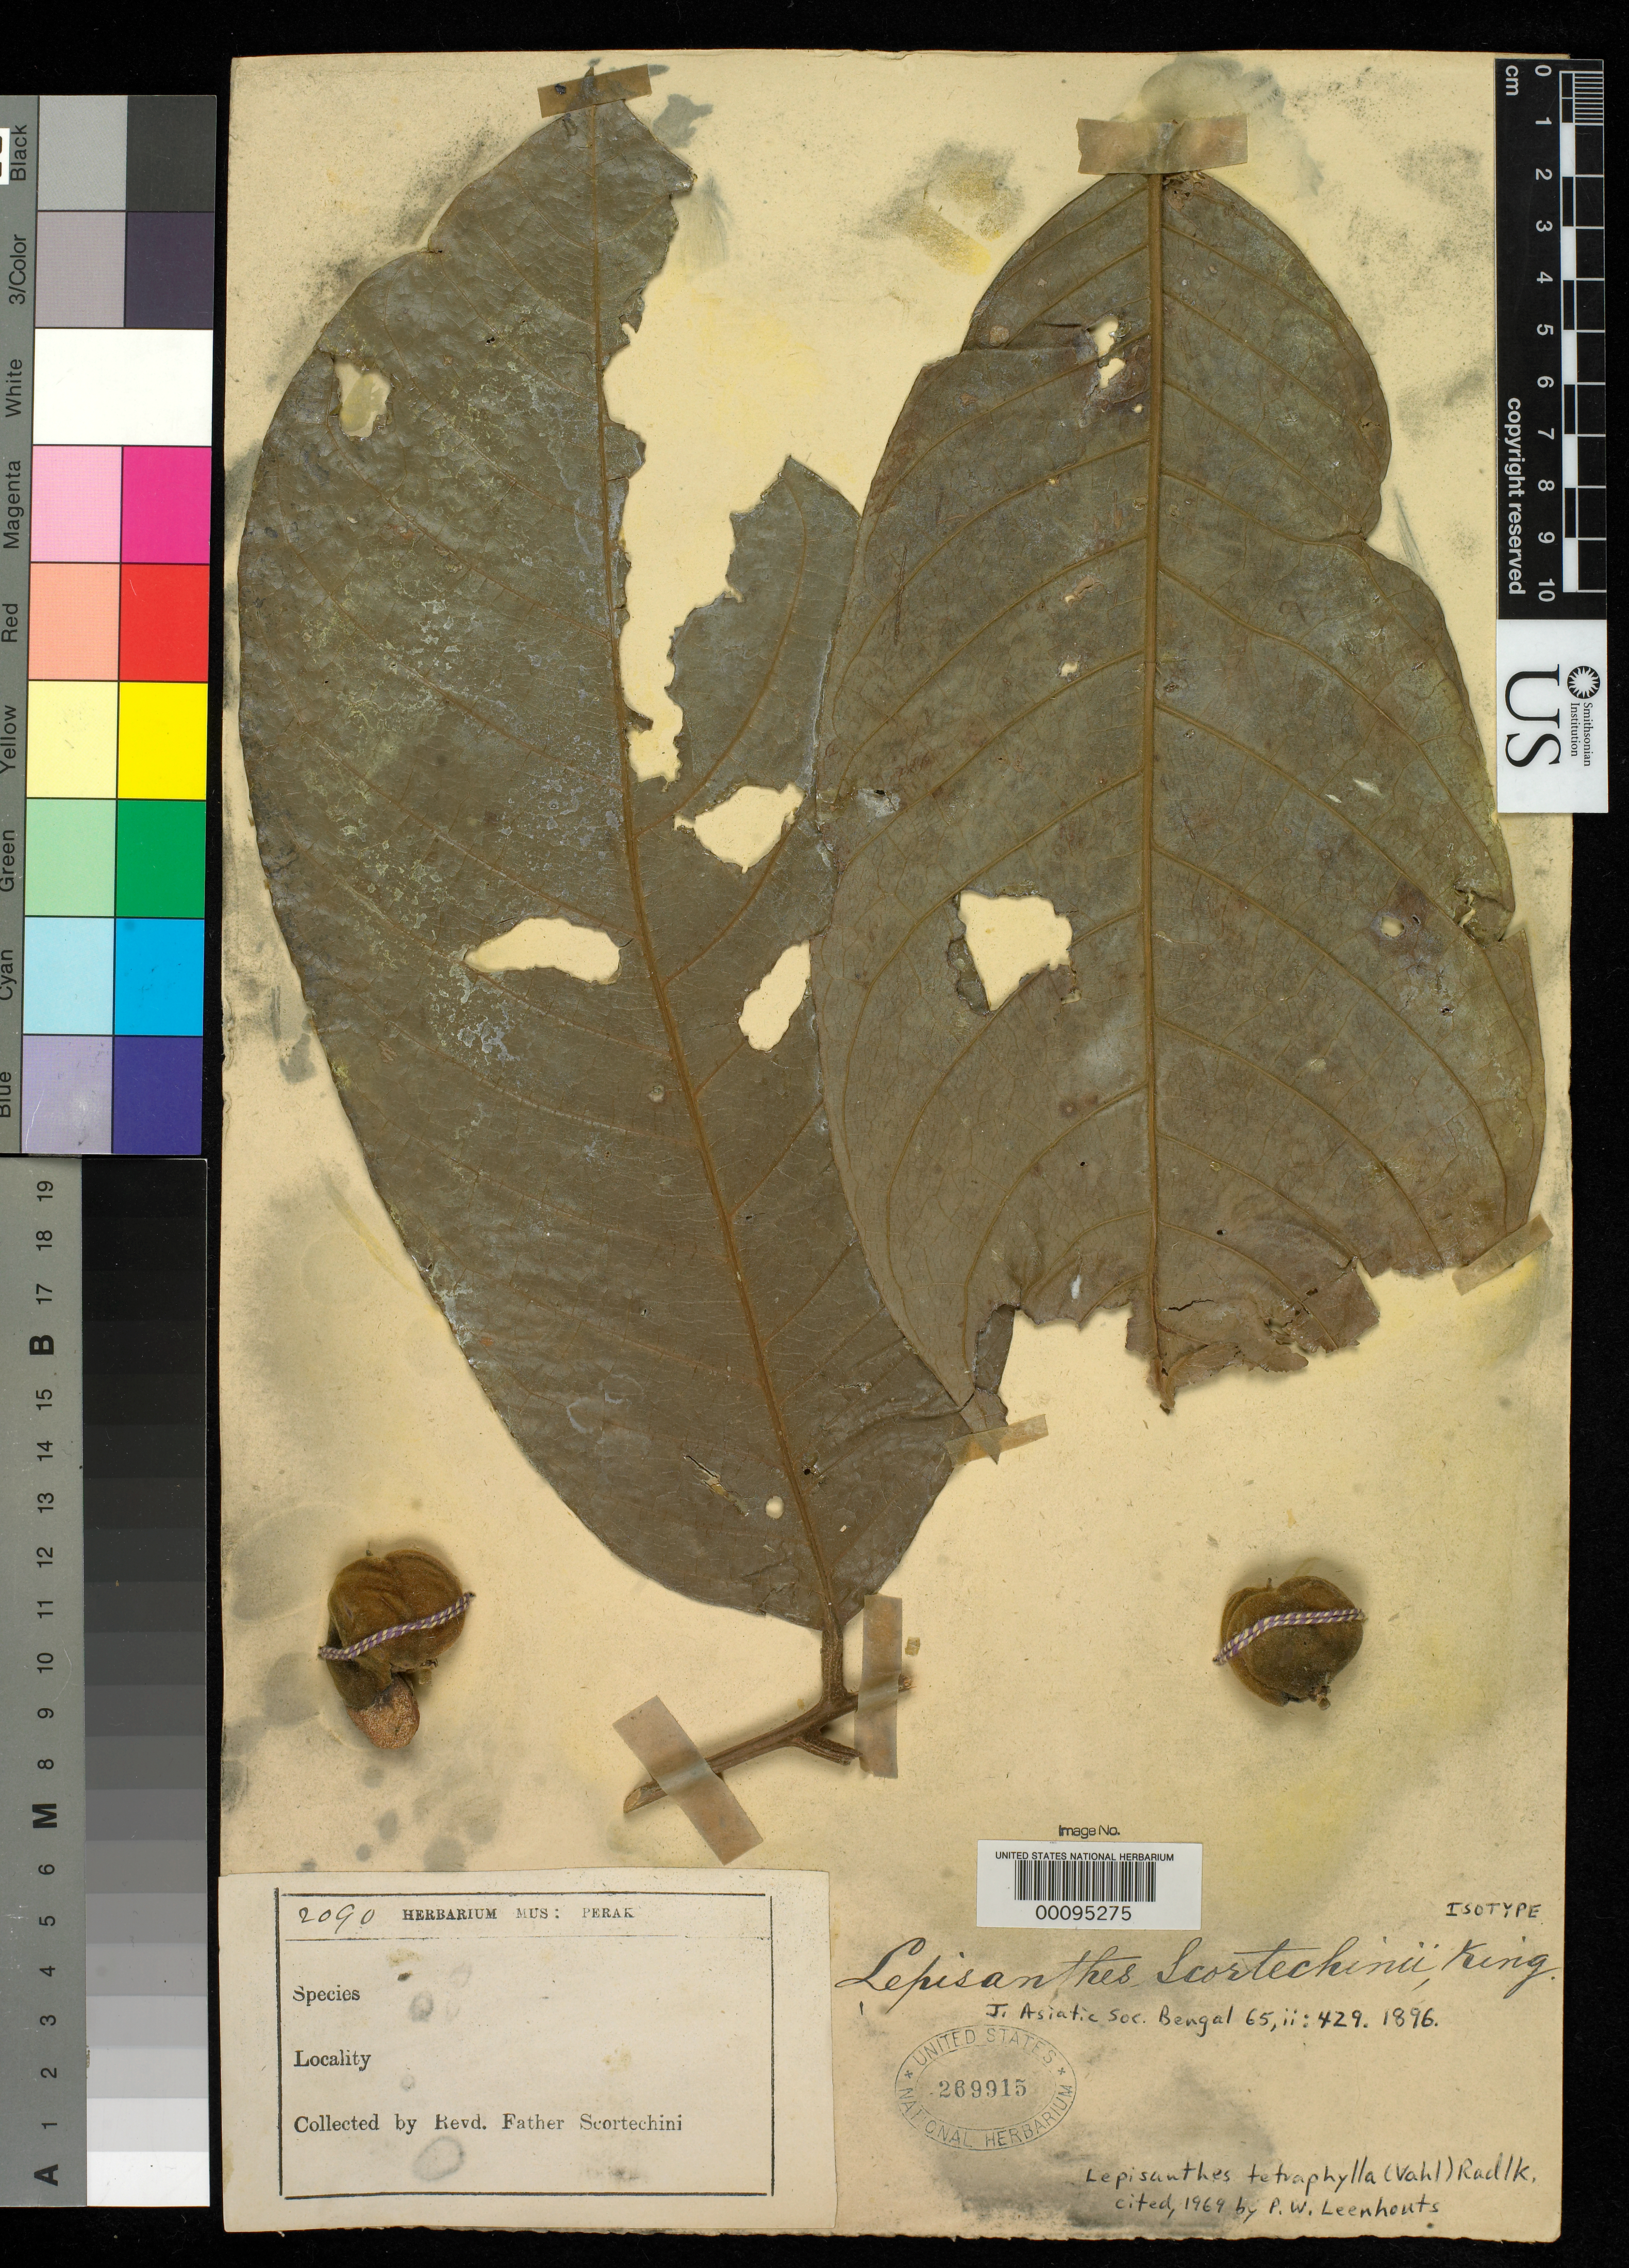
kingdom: Plantae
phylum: Tracheophyta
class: Magnoliopsida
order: Sapindales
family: Sapindaceae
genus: Lepisanthes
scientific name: Lepisanthes scortechinii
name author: King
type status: Isotype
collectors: B. Scortechini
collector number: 2090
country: Malaysia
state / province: Perak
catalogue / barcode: US 269915